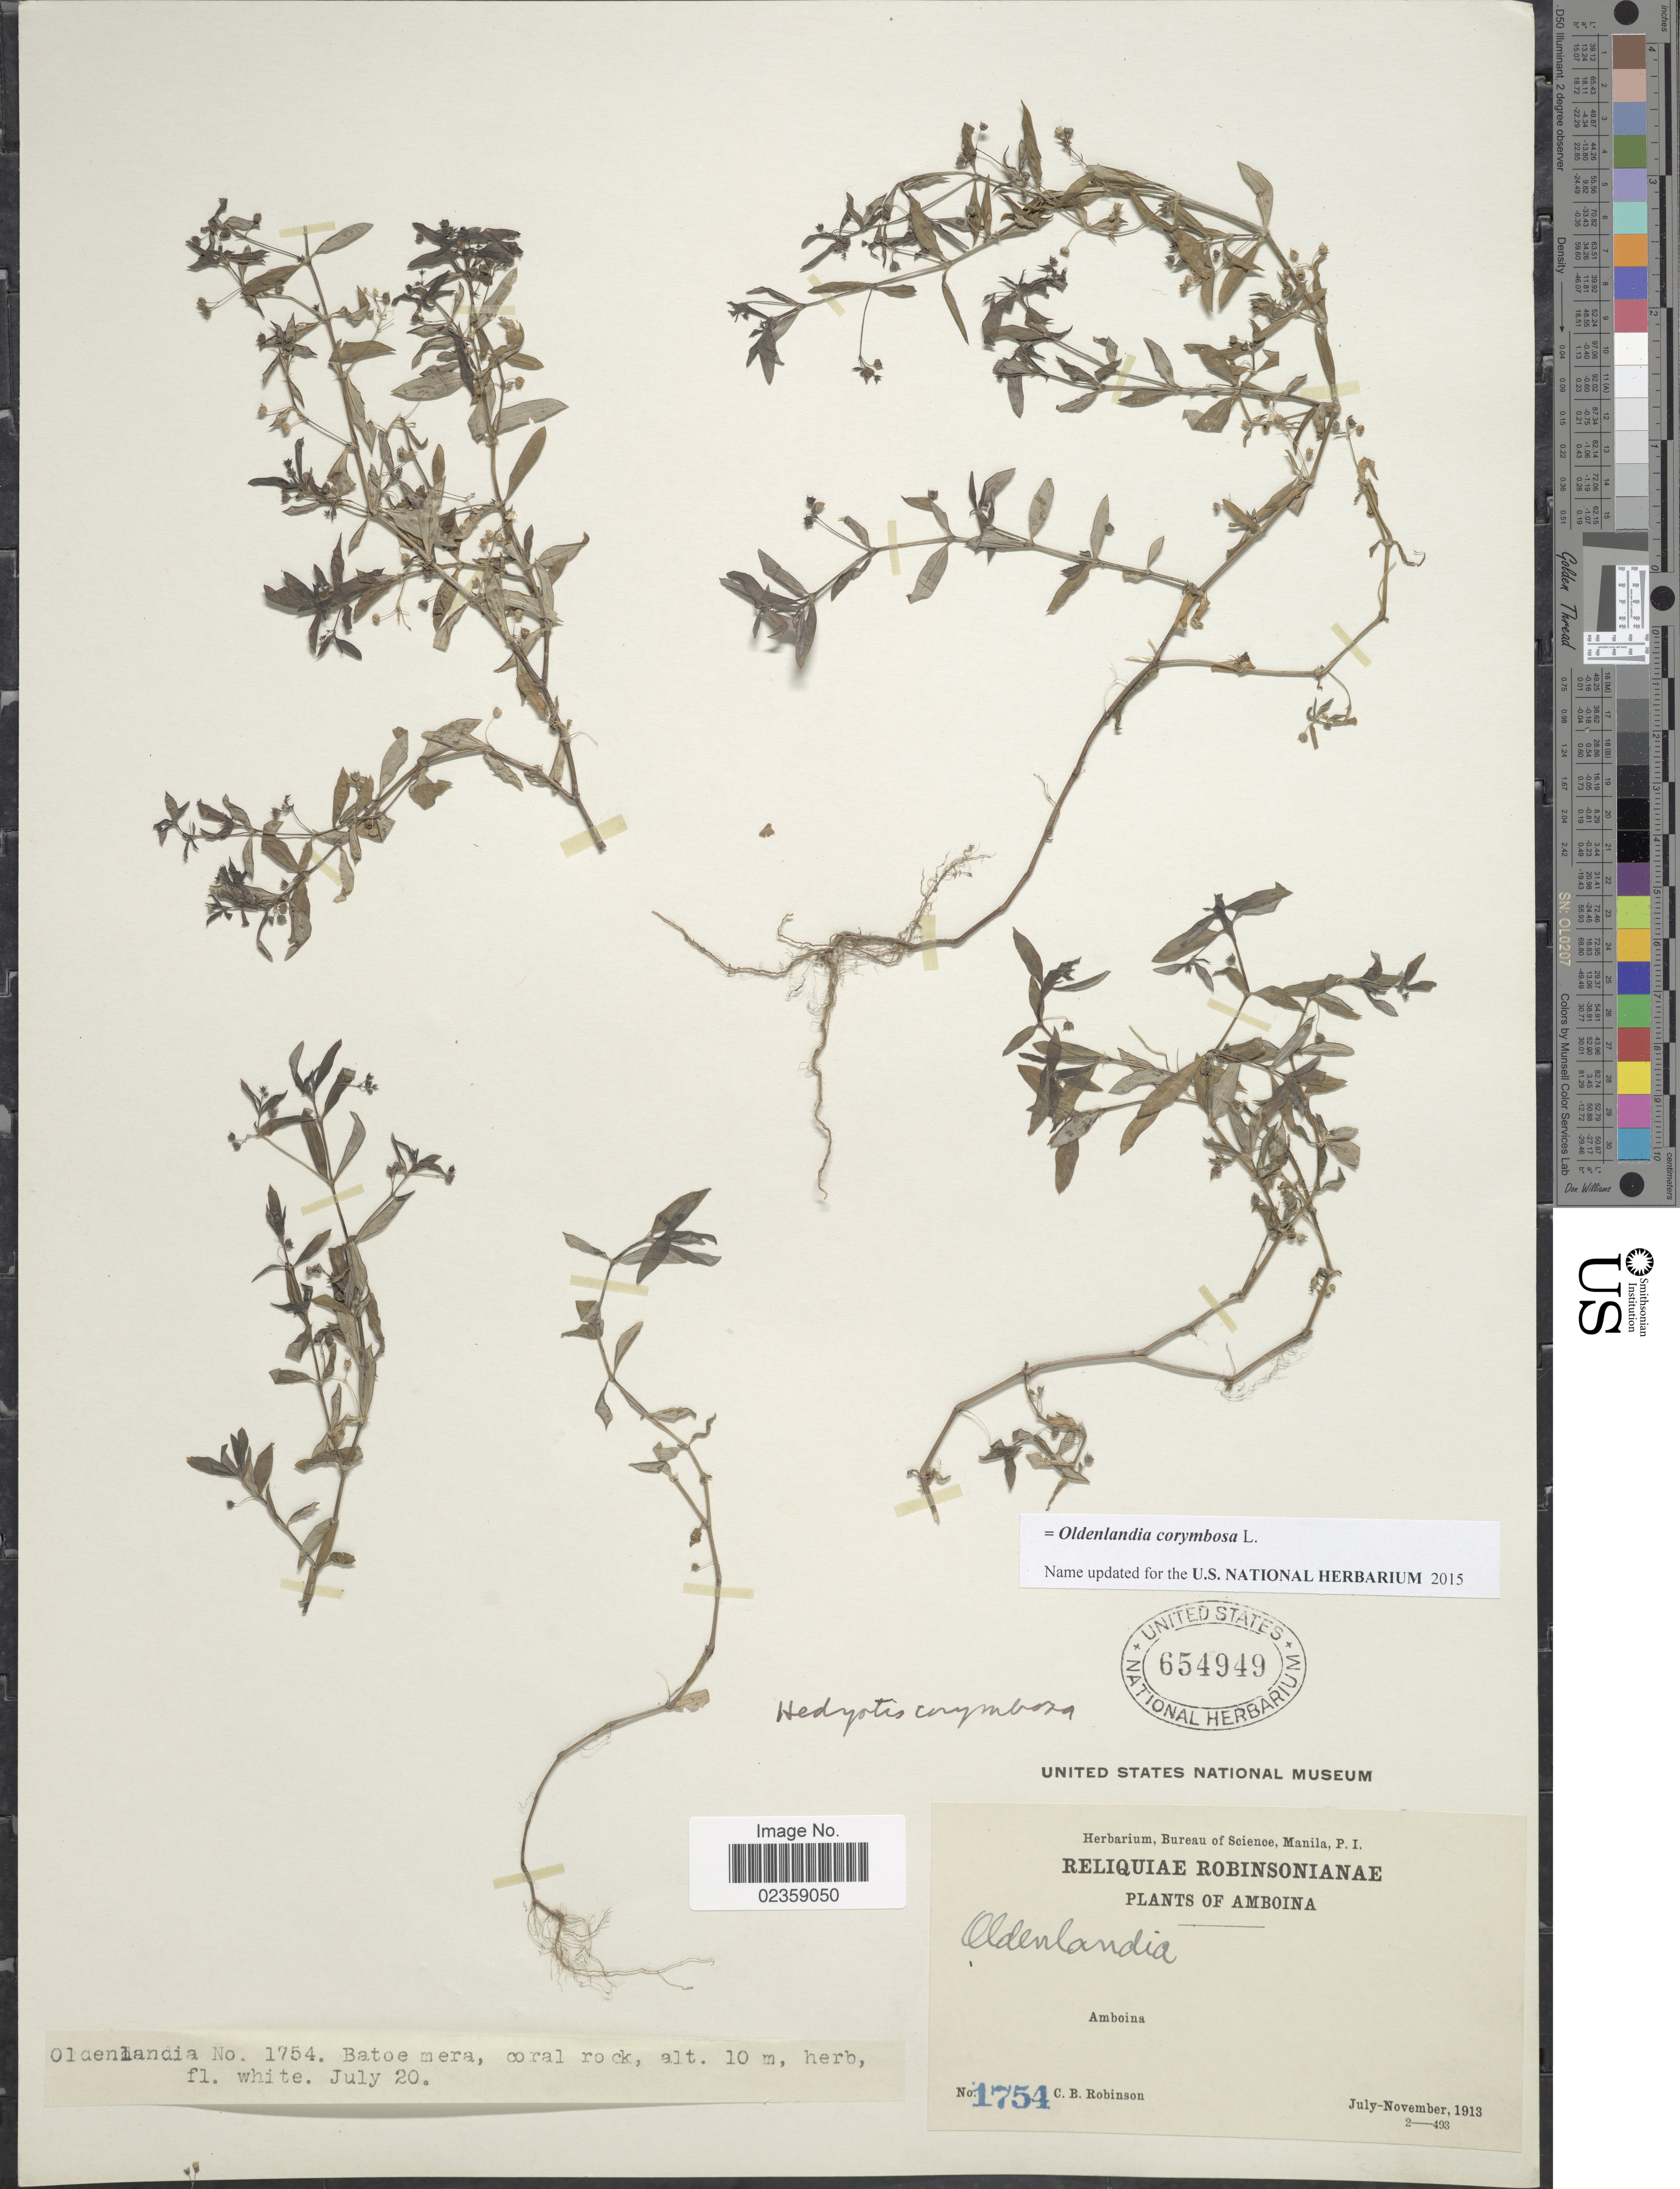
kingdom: Plantae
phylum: Tracheophyta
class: Magnoliopsida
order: Gentianales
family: Rubiaceae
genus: Oldenlandia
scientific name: Oldenlandia corymbosa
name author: L.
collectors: C. Robinson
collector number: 1754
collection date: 1913-07-20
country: Indonesia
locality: Amboina. Batoe mera, coral rock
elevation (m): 10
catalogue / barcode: US 654949